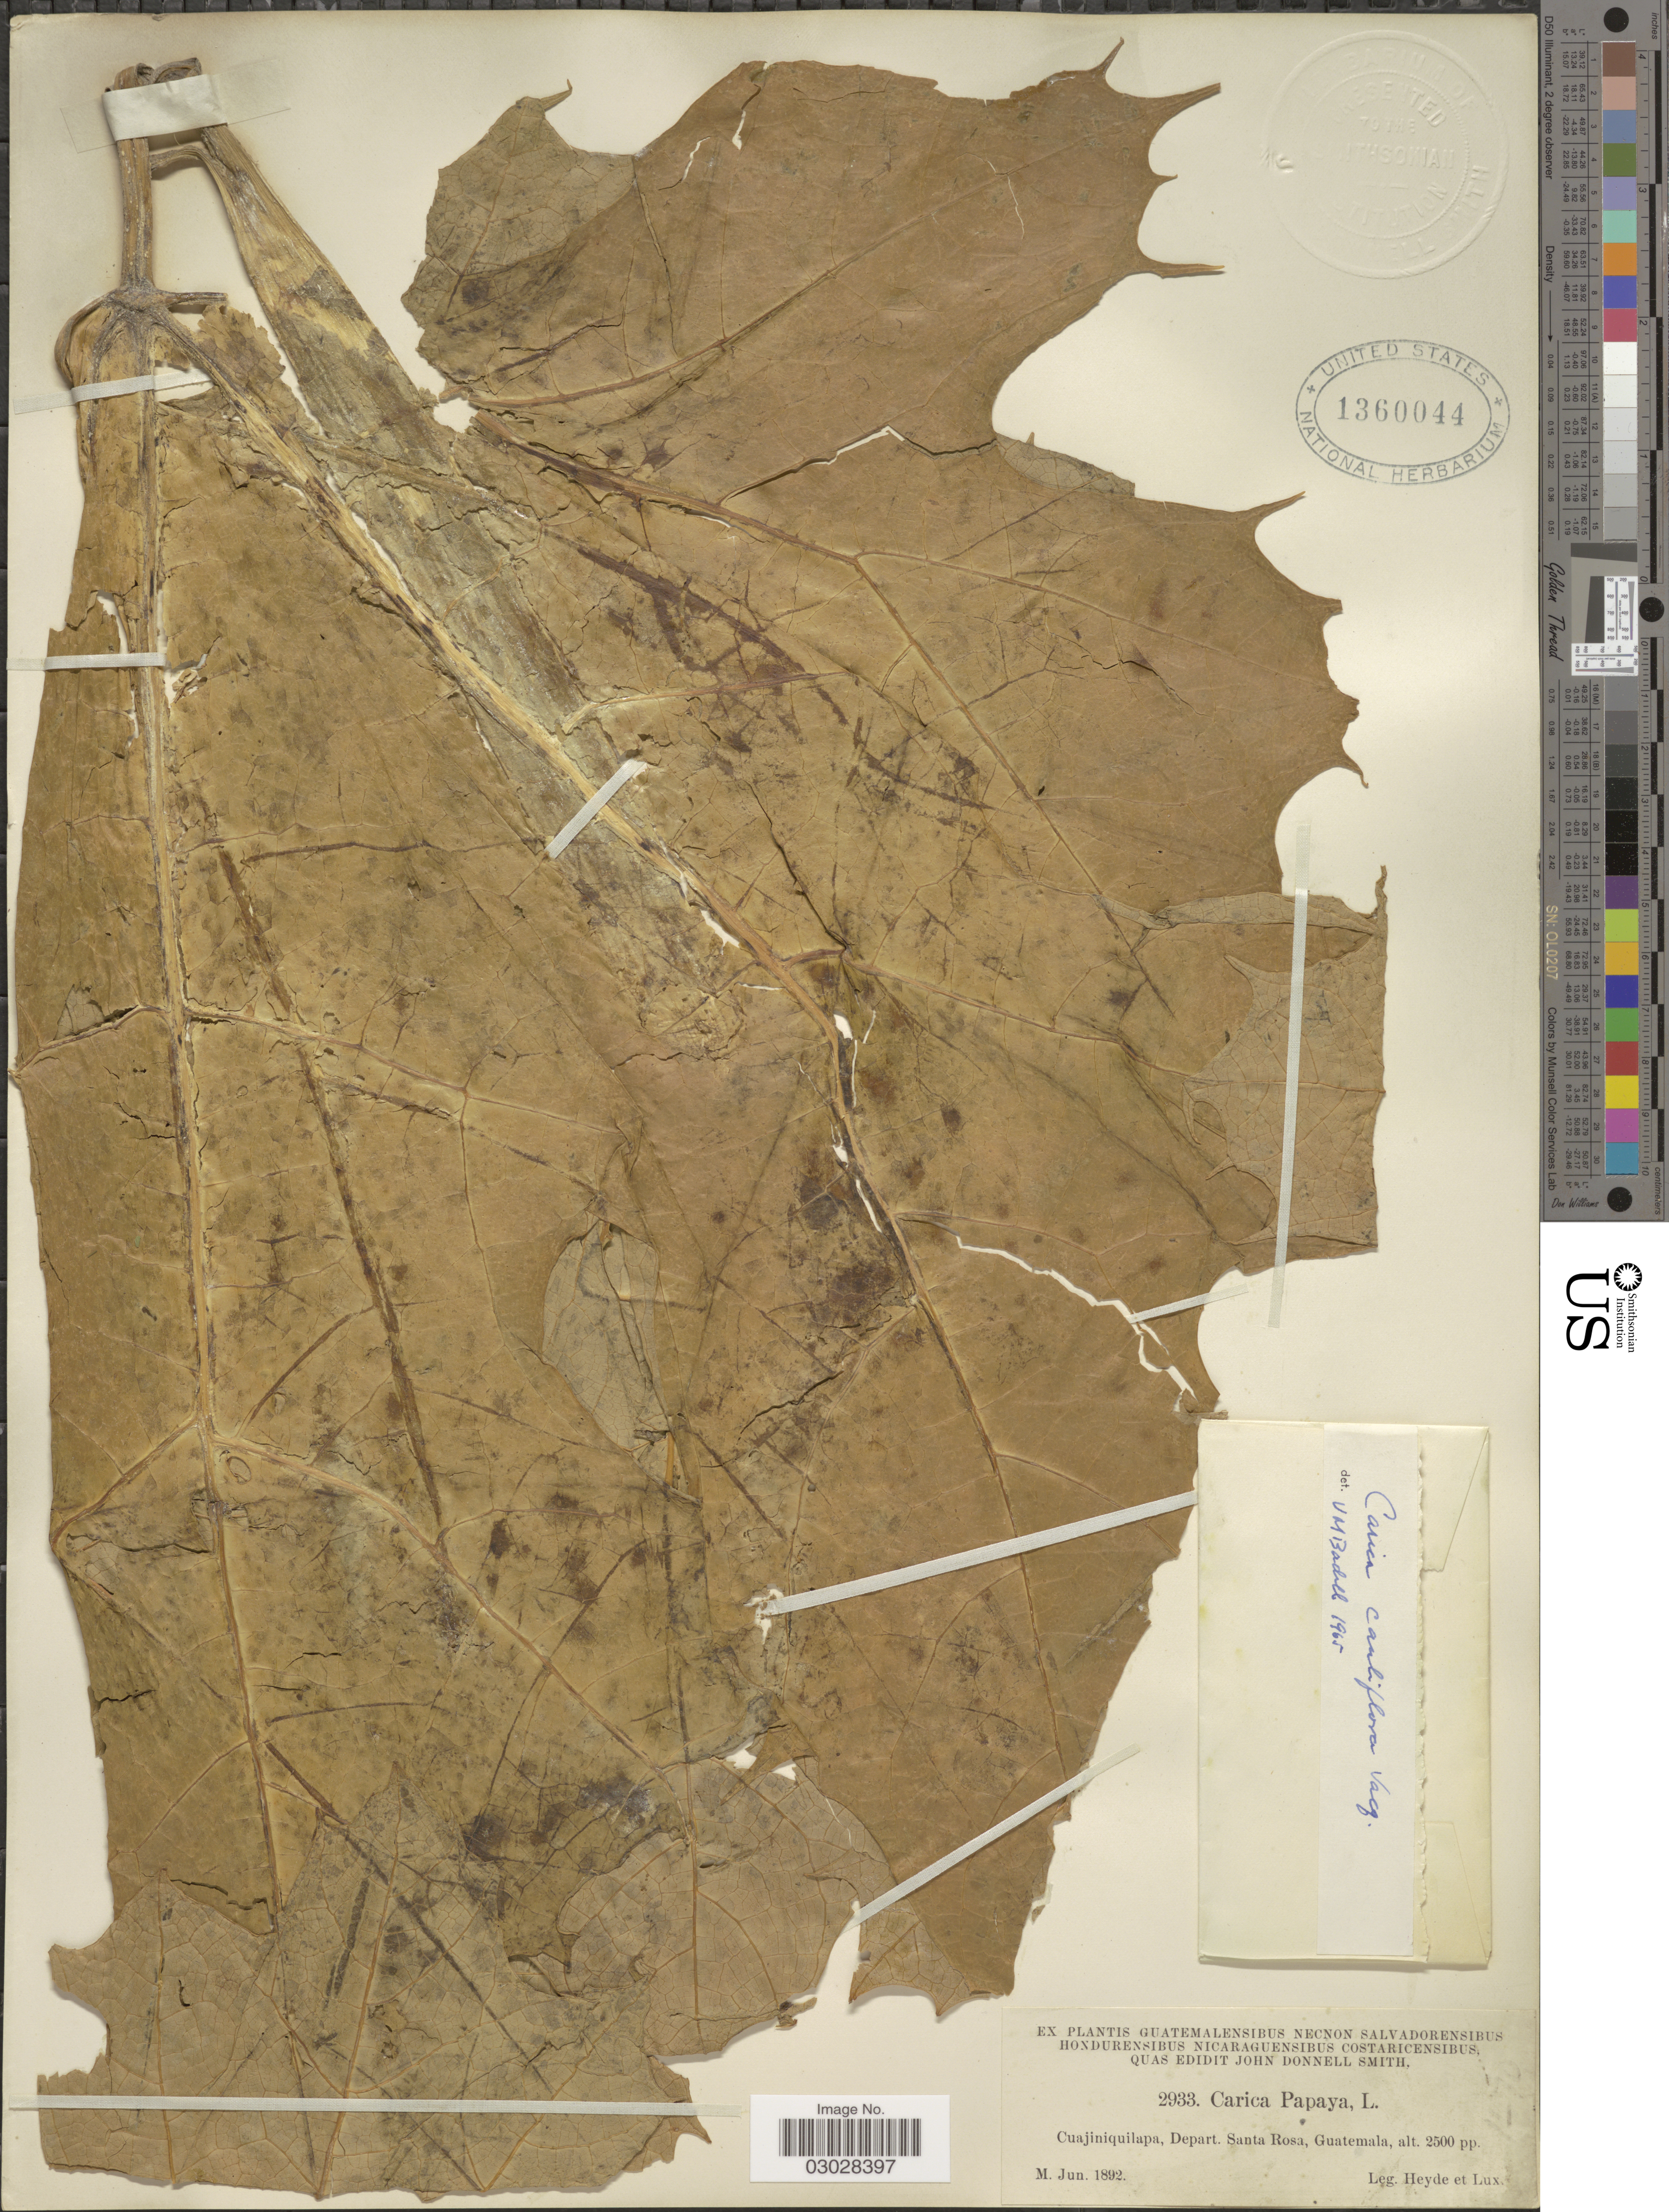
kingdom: Plantae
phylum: Tracheophyta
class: Magnoliopsida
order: Brassicales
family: Caricaceae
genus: Vasconcellea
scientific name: Vasconcellea cauliflora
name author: (Jacq.) A. DC.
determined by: Strong, M. T., (US), Smithsonian Institution - National Museum of Natural History (UNITED STATES)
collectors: Heyde & Lux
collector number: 2933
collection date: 1892-06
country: Guatemala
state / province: Santa Rosa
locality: Cuajiniquilapa, Depart. Santa Rosa.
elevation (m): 762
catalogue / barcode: US 1360044